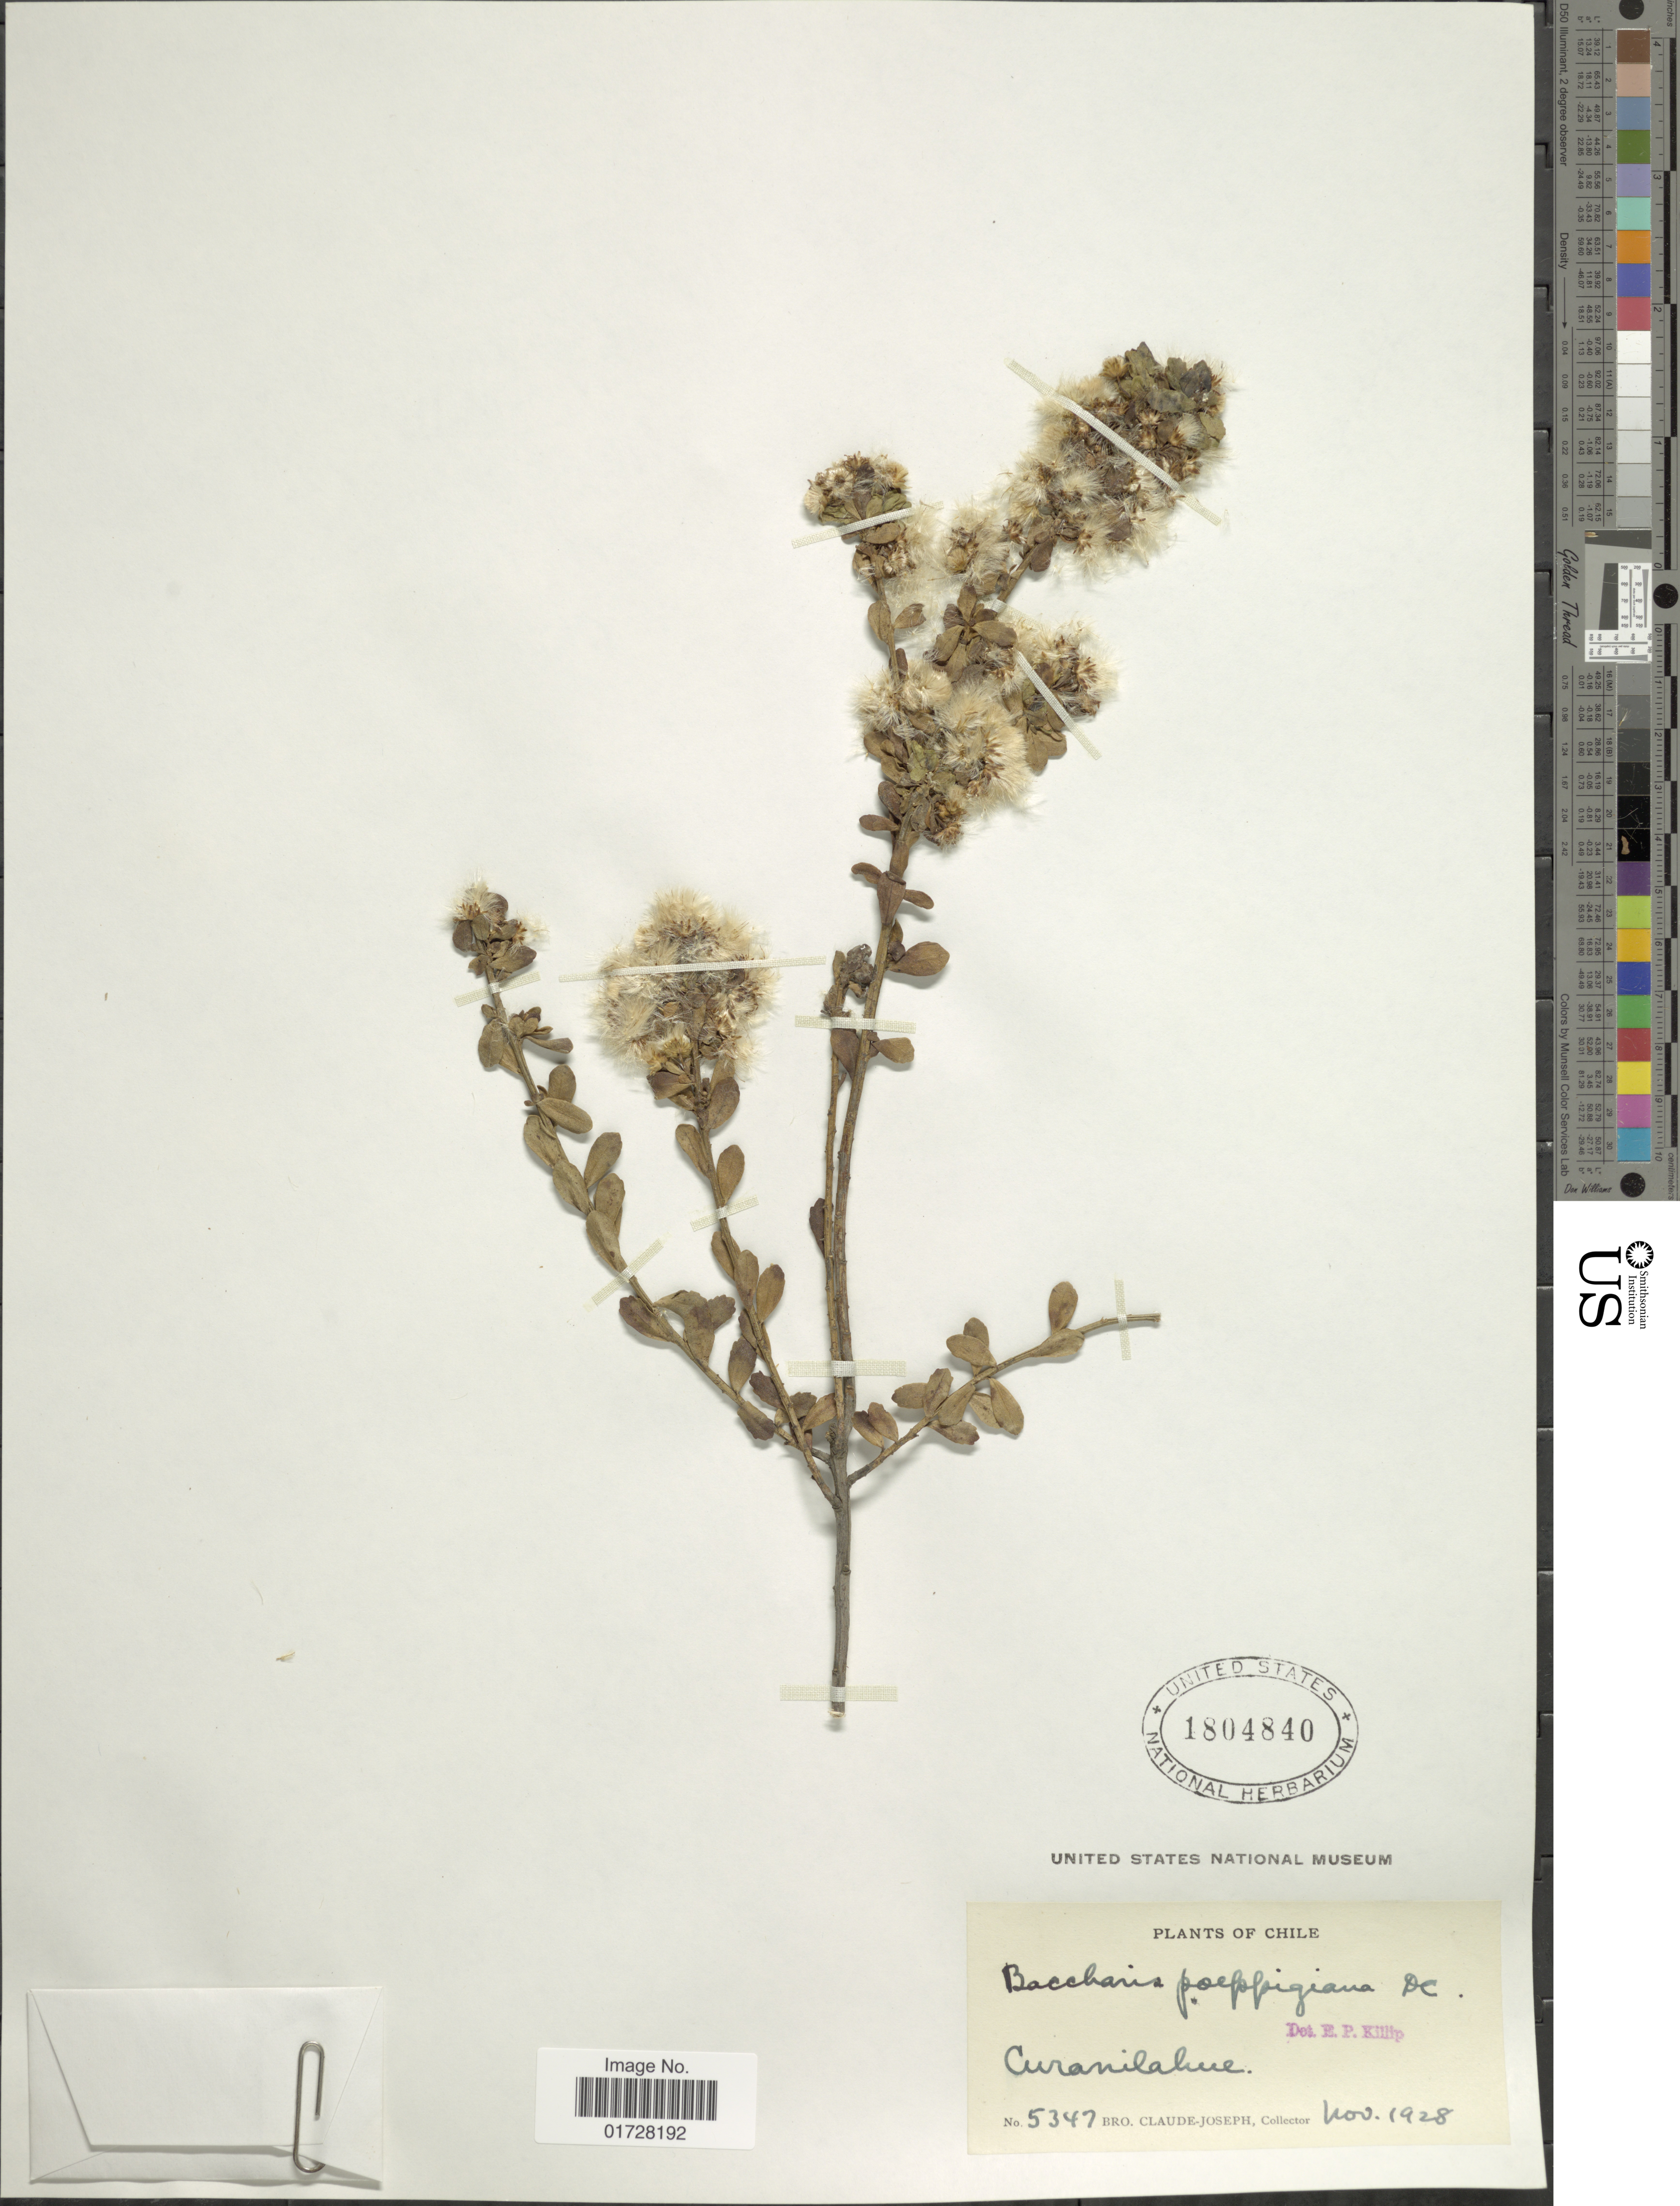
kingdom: Plantae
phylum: Tracheophyta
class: Magnoliopsida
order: Asterales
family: Asteraceae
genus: Baccharis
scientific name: Baccharis poeppigiana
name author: DC.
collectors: Bro. Claude-Joseph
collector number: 5347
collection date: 1928-11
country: Chile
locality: Curanilahue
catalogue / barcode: US 1804840